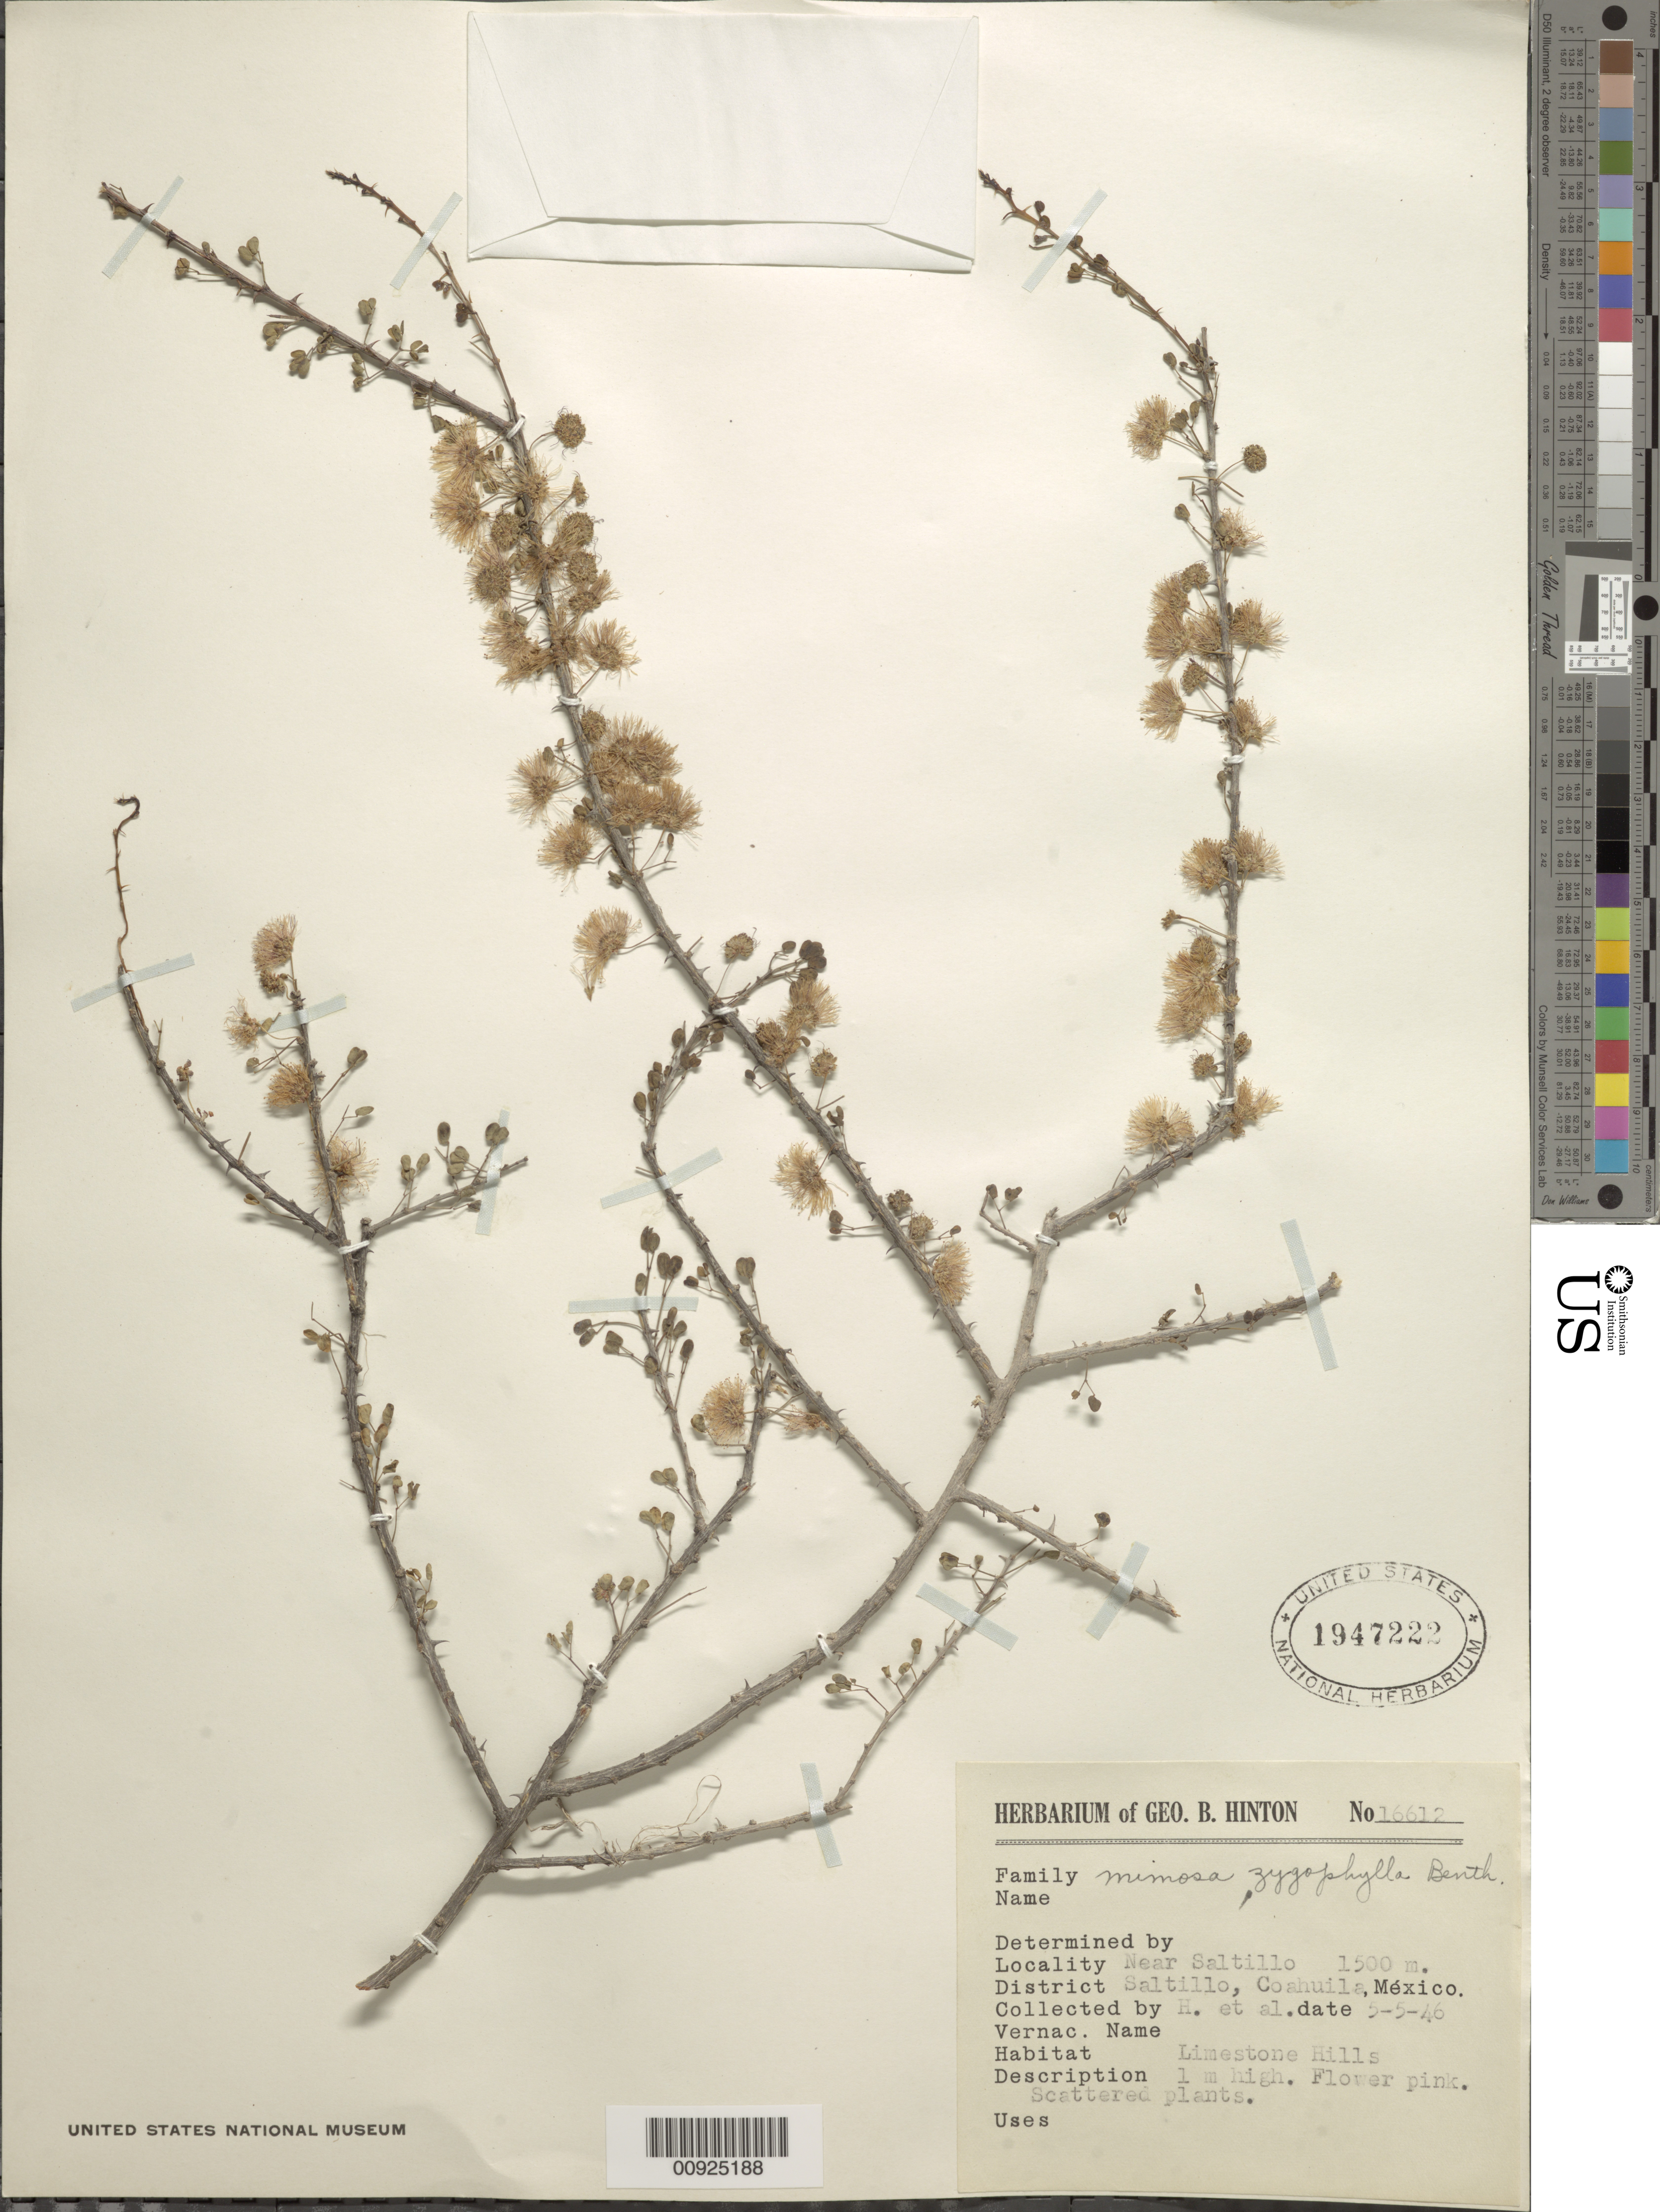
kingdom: Plantae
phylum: Tracheophyta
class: Magnoliopsida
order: Fabales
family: Fabaceae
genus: Mimosa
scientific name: Mimosa zygophylla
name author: Benth.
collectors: G. B. Hinton & et al.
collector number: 16612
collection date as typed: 05 May 1946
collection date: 1946-05-05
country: Mexico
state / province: Coahuila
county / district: Saltillo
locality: Near Saltillo, District Saltillo, Coahuila.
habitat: Limestone hills.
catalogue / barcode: US 1947222